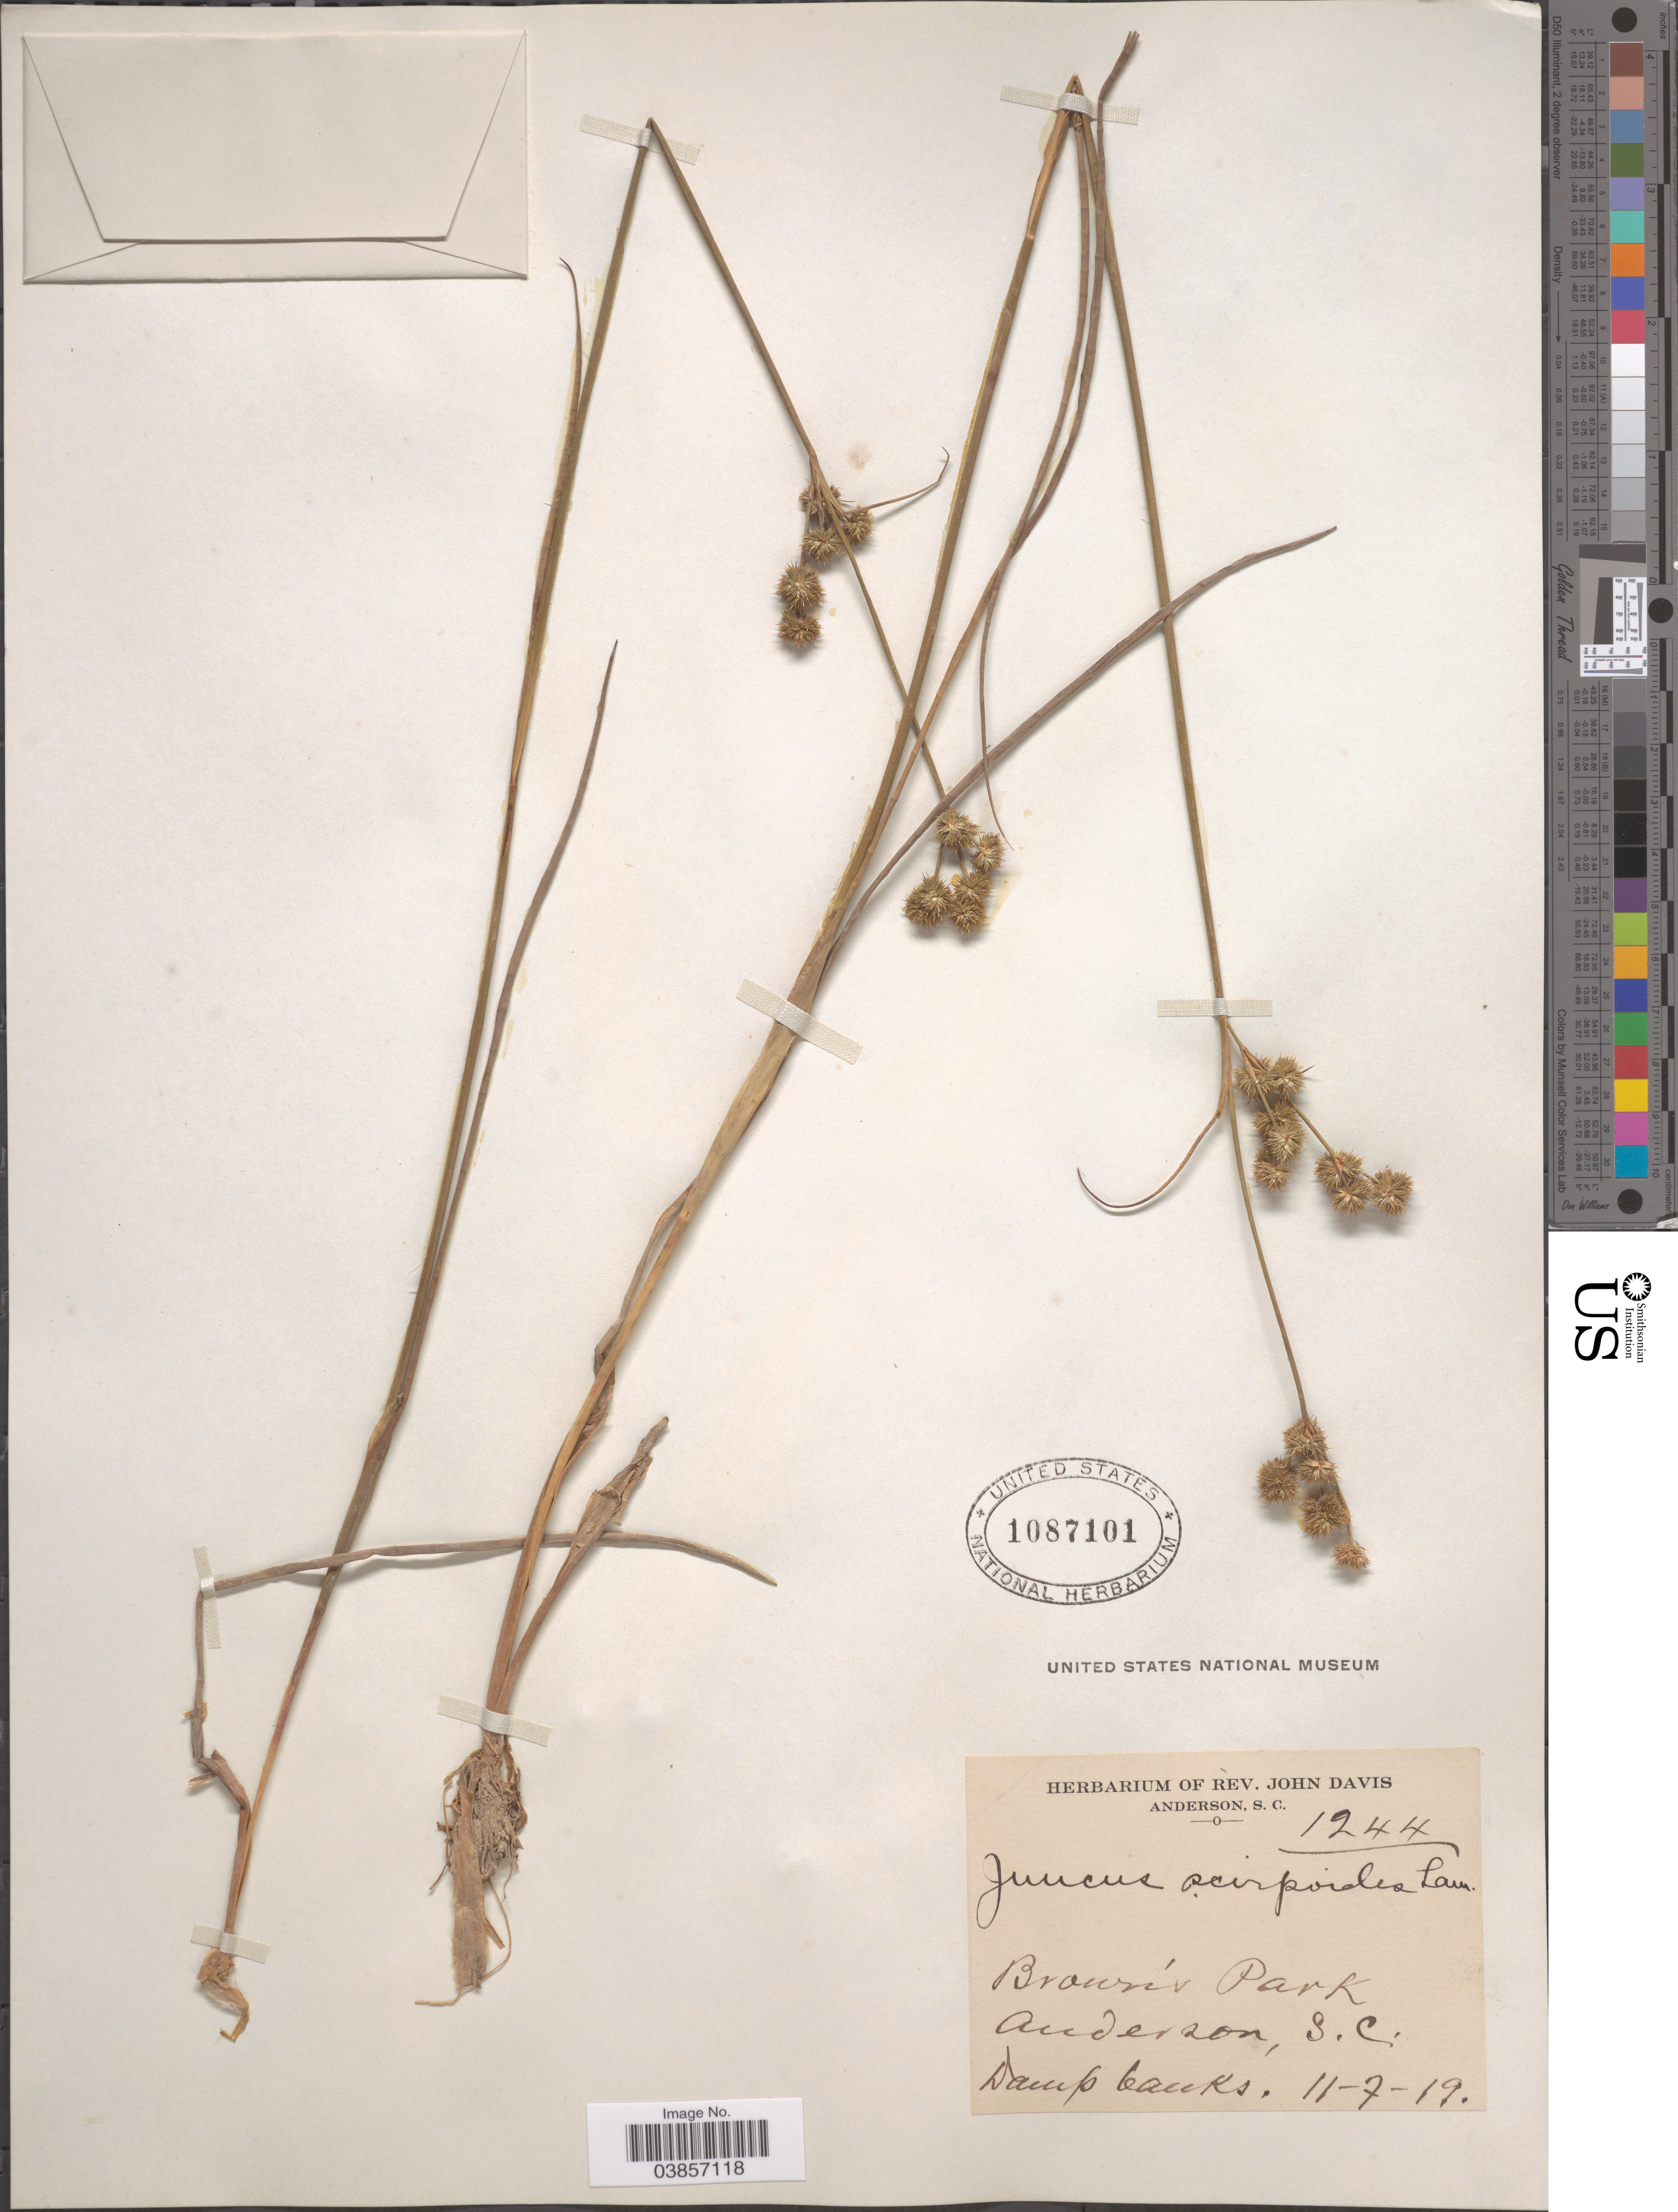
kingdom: Plantae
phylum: Tracheophyta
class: Liliopsida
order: Poales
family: Juncaceae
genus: Juncus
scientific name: Juncus scirpoides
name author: Lam.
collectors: ex herb. Rev. John Davis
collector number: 1244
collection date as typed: Transcribed d/m/y: 7/11/19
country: United States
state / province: South Carolina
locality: Brown's Park, Anderson.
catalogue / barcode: US 1087101